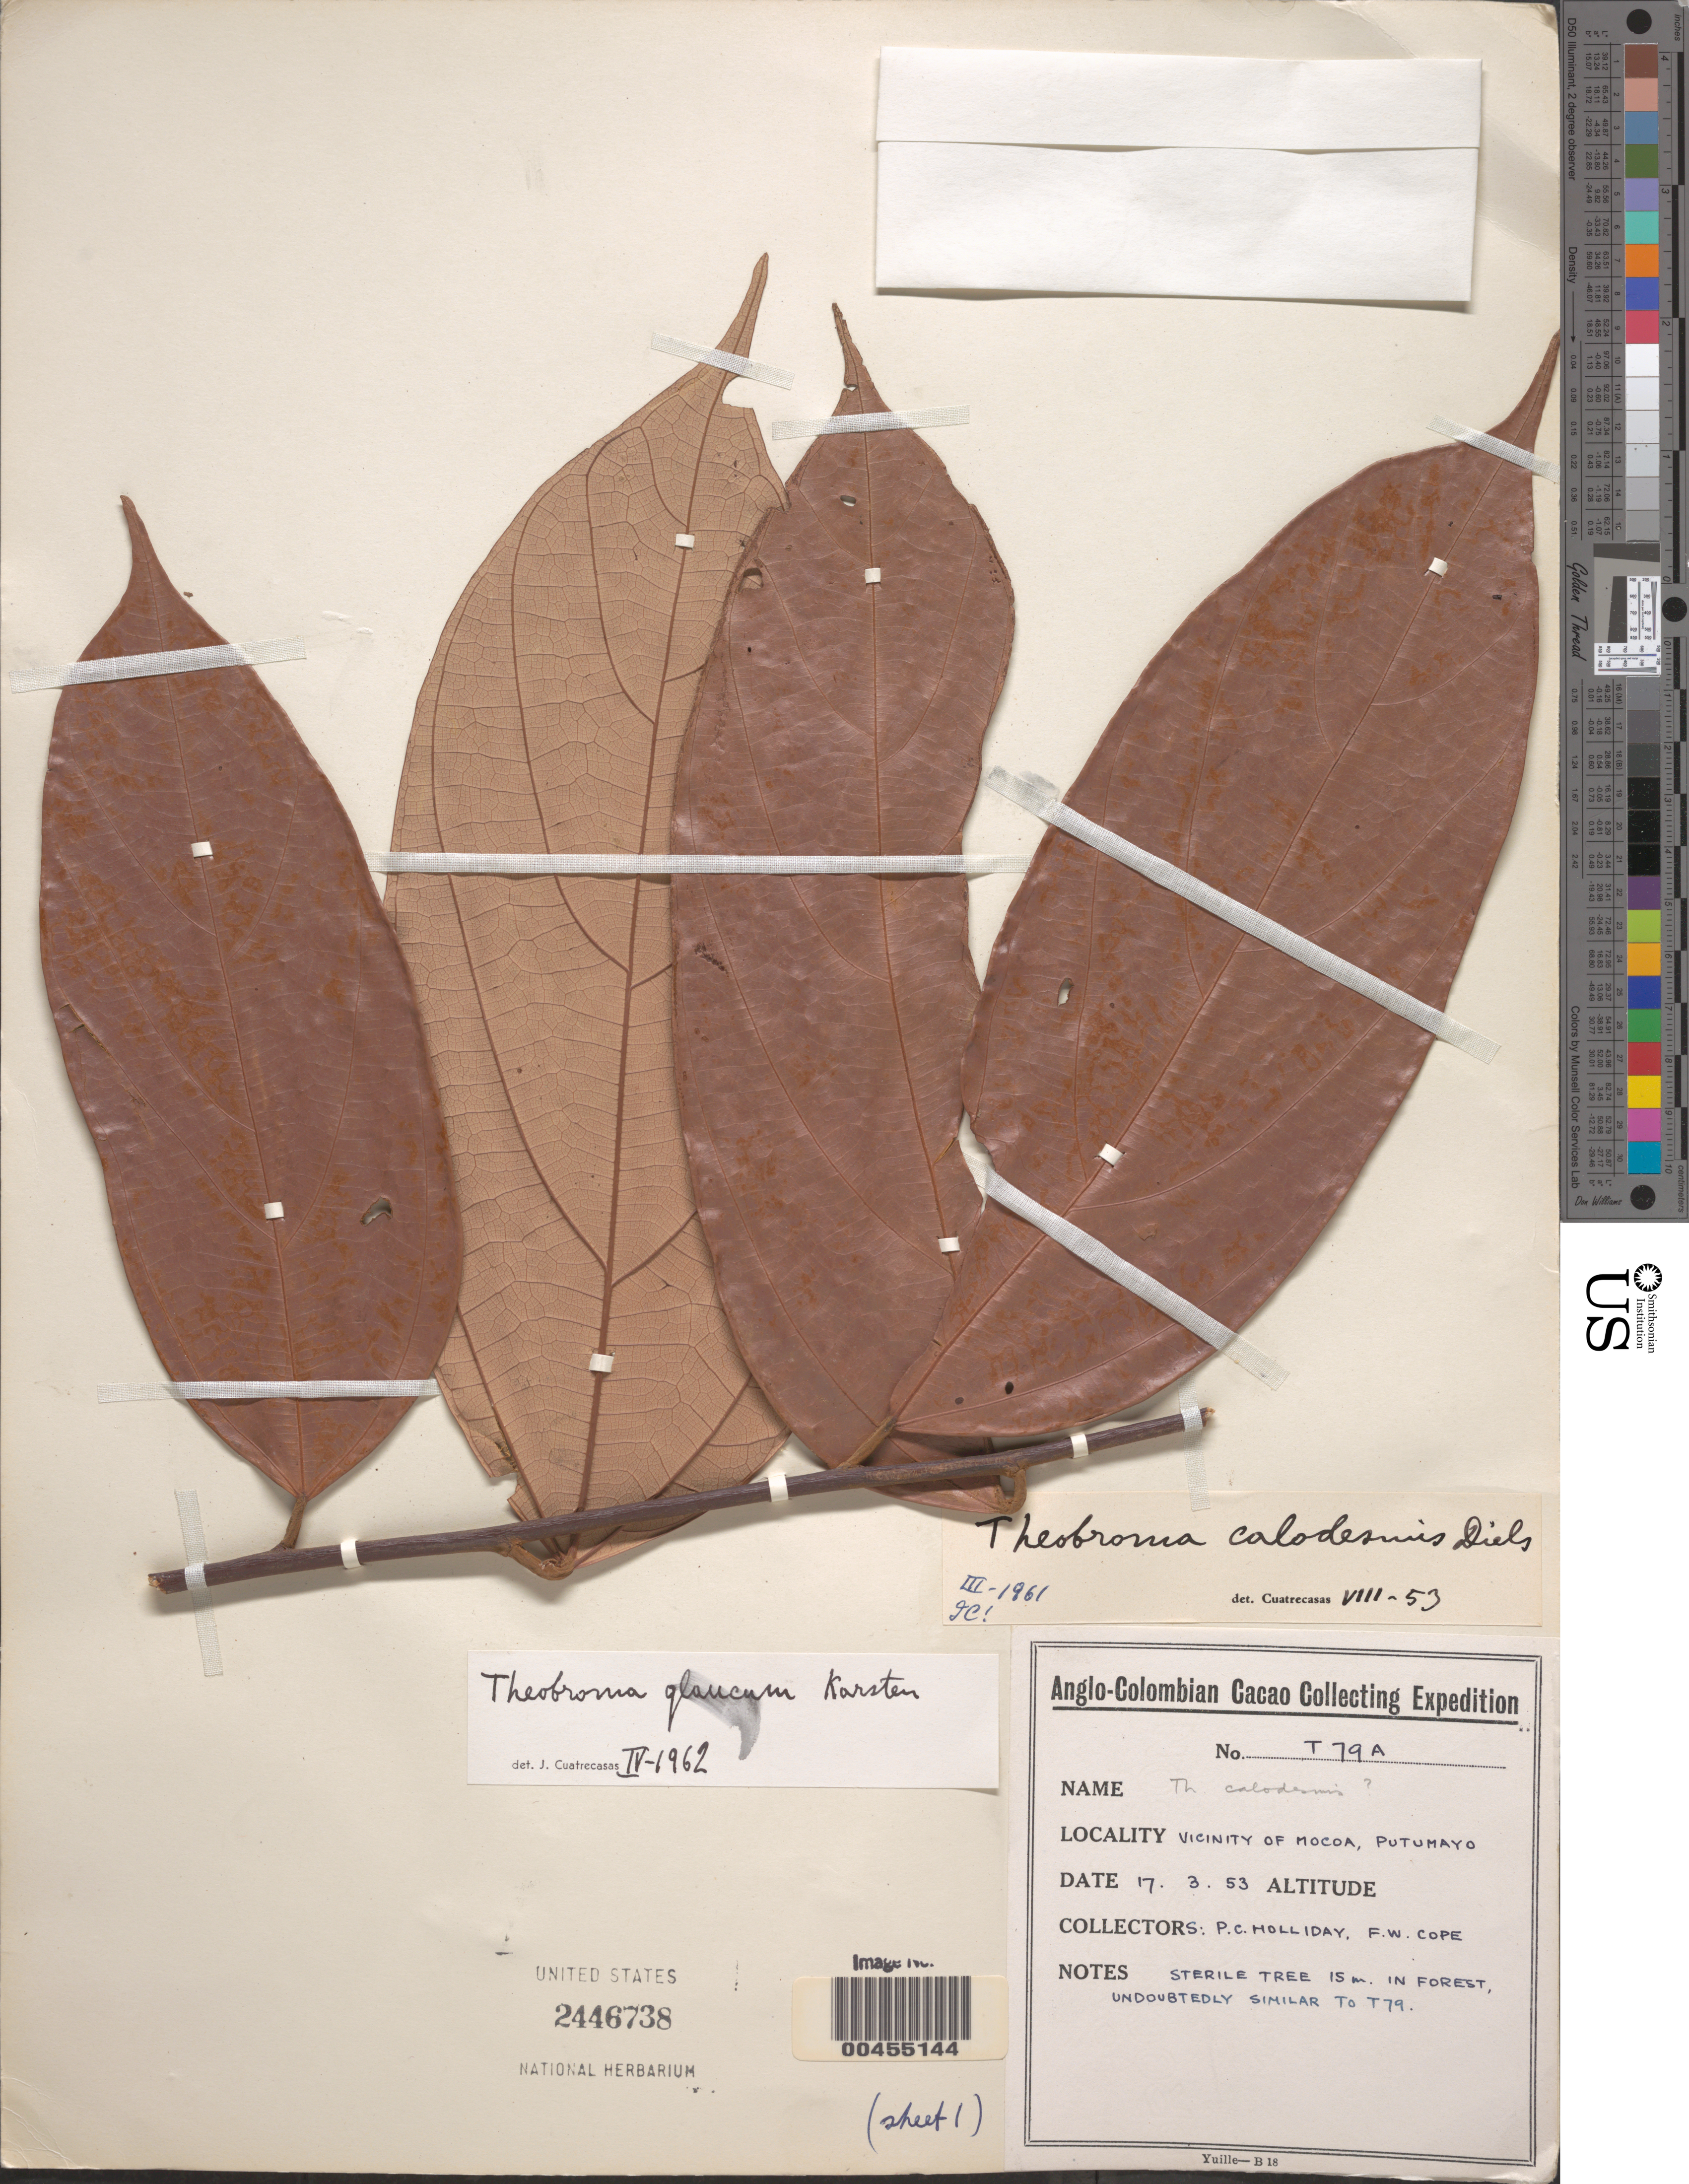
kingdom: Plantae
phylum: Tracheophyta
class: Magnoliopsida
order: Malvales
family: Malvaceae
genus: Theobroma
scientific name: Theobroma glaucum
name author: H. Karst.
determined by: Cuatrecasas, J.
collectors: P. C. Holliday & F. Cope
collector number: T79A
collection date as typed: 17 Mar 1953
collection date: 1953-03-17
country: Colombia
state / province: Putumayo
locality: Vicinity of Mocoa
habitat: in forest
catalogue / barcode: US 2446738